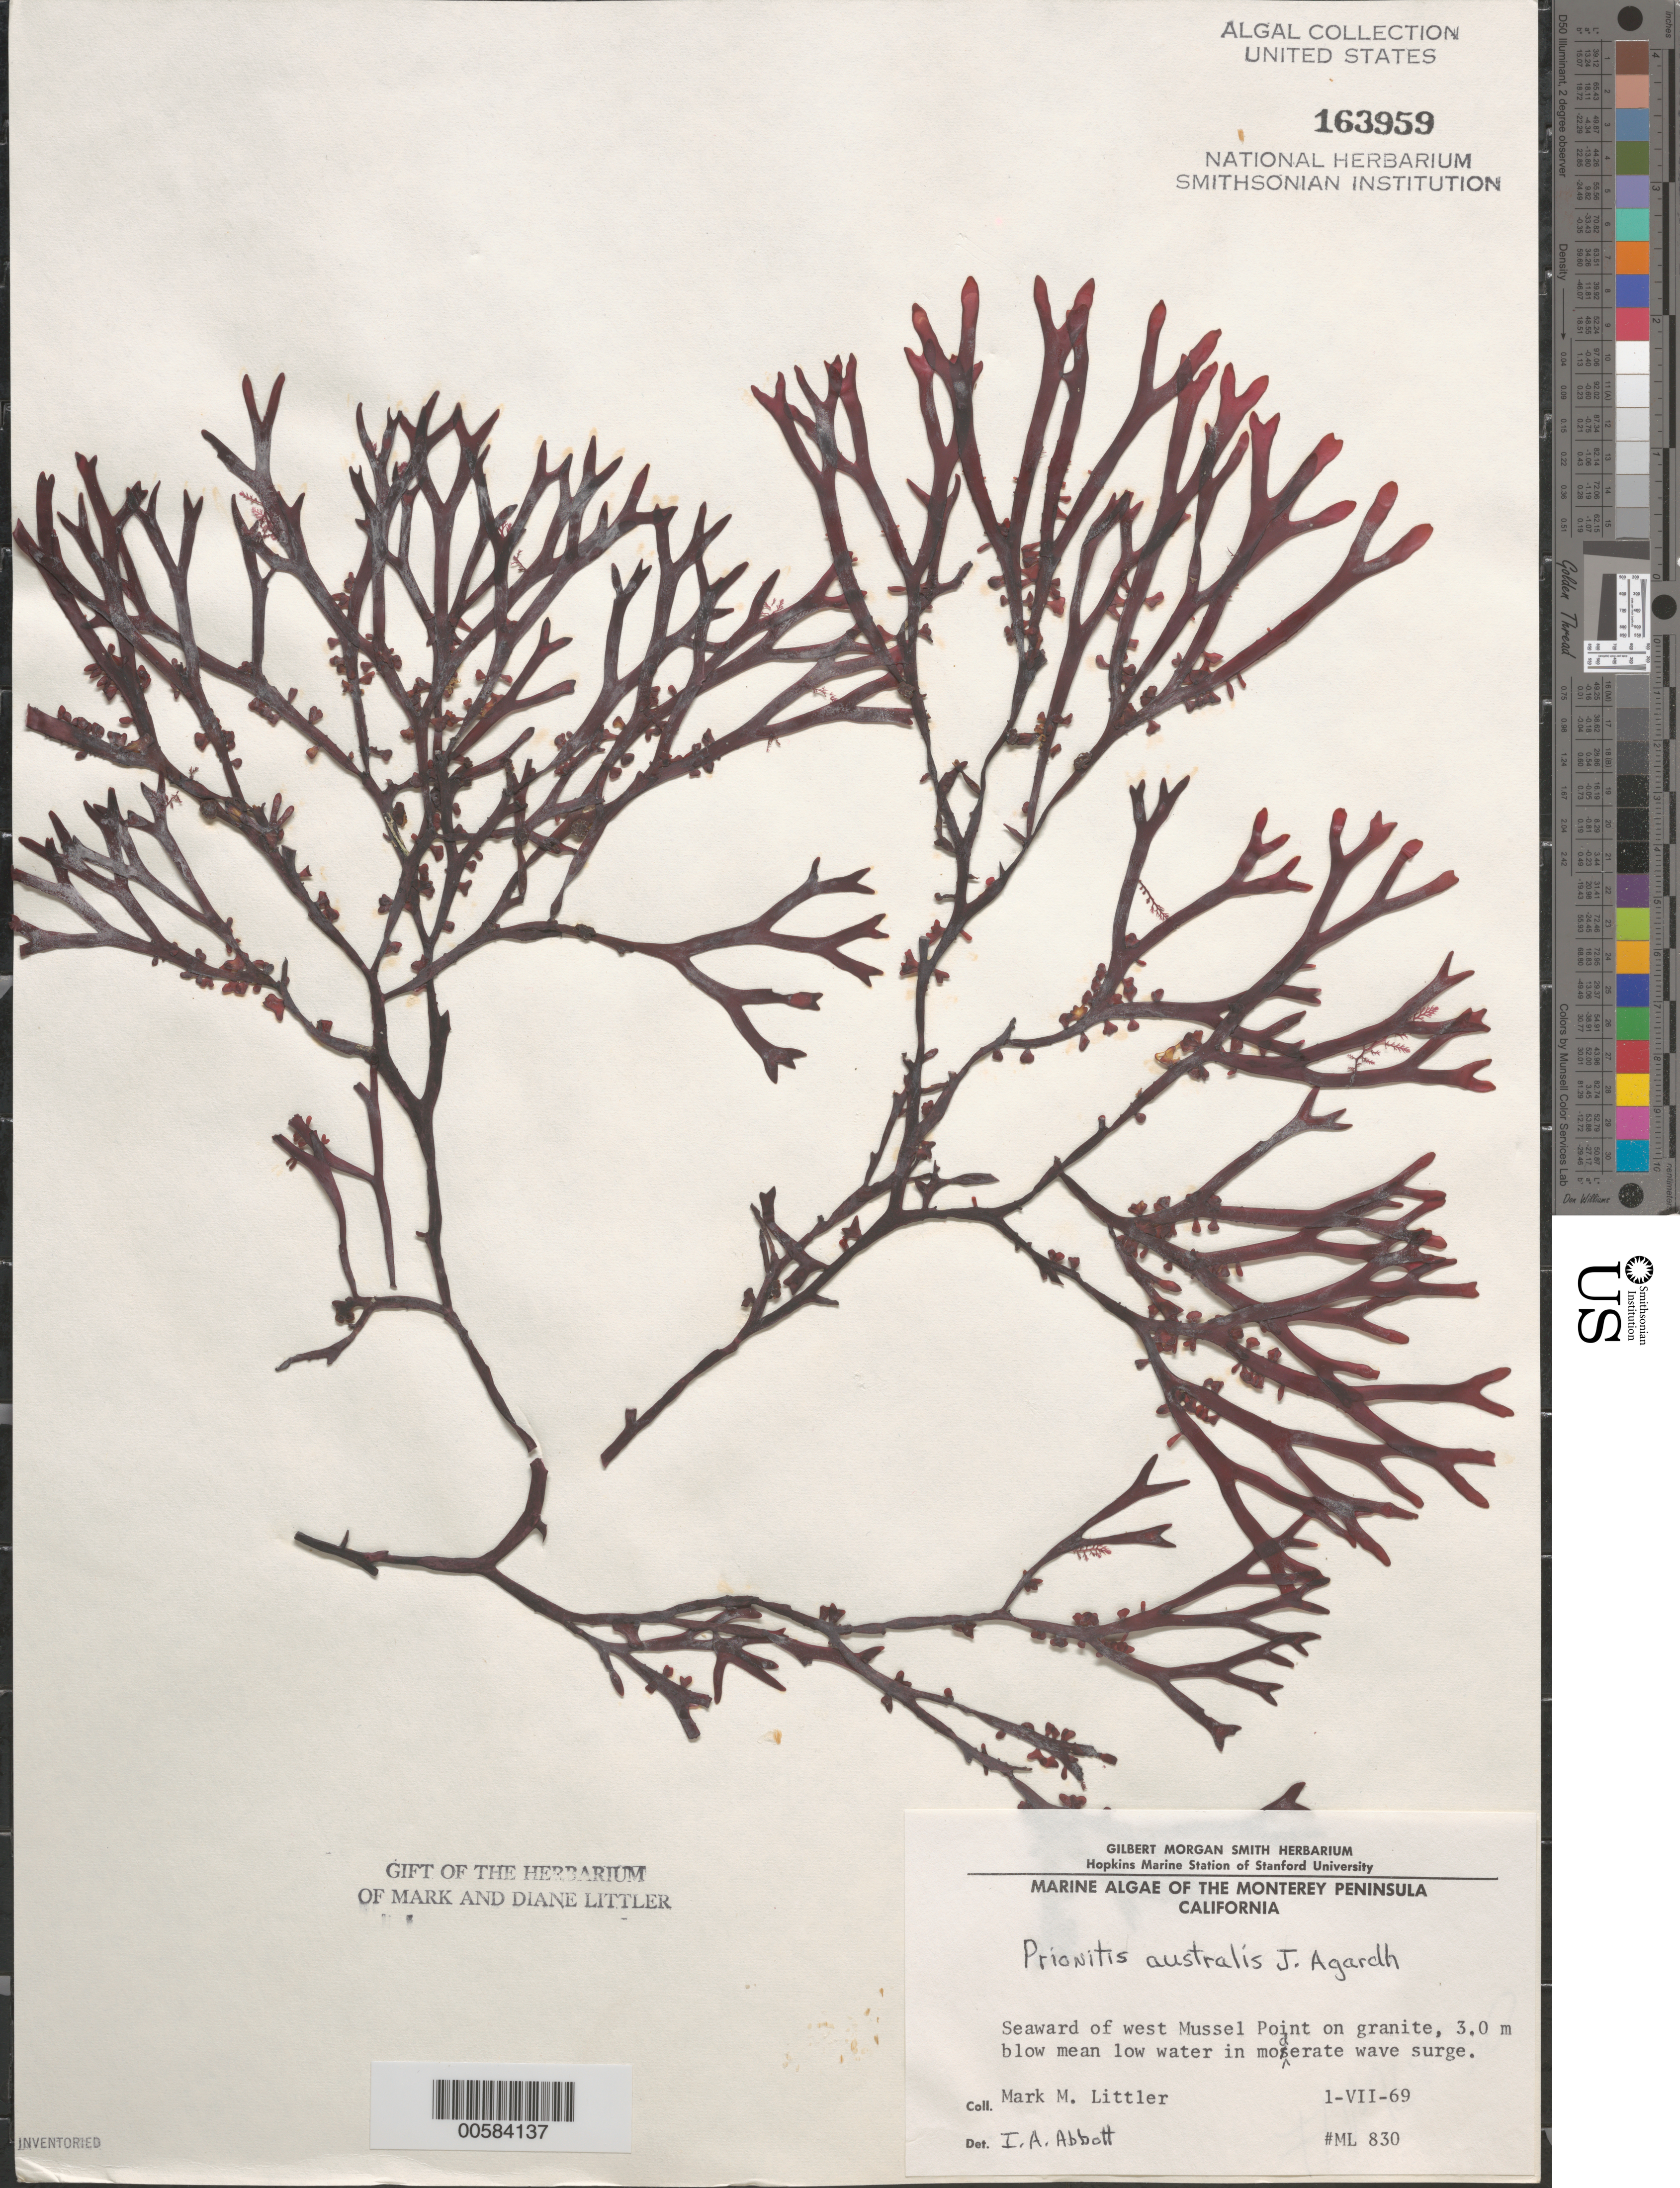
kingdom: Plantae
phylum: Rhodophyta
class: Florideophyceae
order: Cryptonemiales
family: Cryptonemiaceae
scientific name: Prionitis australis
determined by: Abbott, Isabella A.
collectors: M. M. Littler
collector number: ML 830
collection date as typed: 01 Jul 1969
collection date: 1969-07-01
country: United States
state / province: California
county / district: Monterey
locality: Mussel Point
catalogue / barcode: US 163959